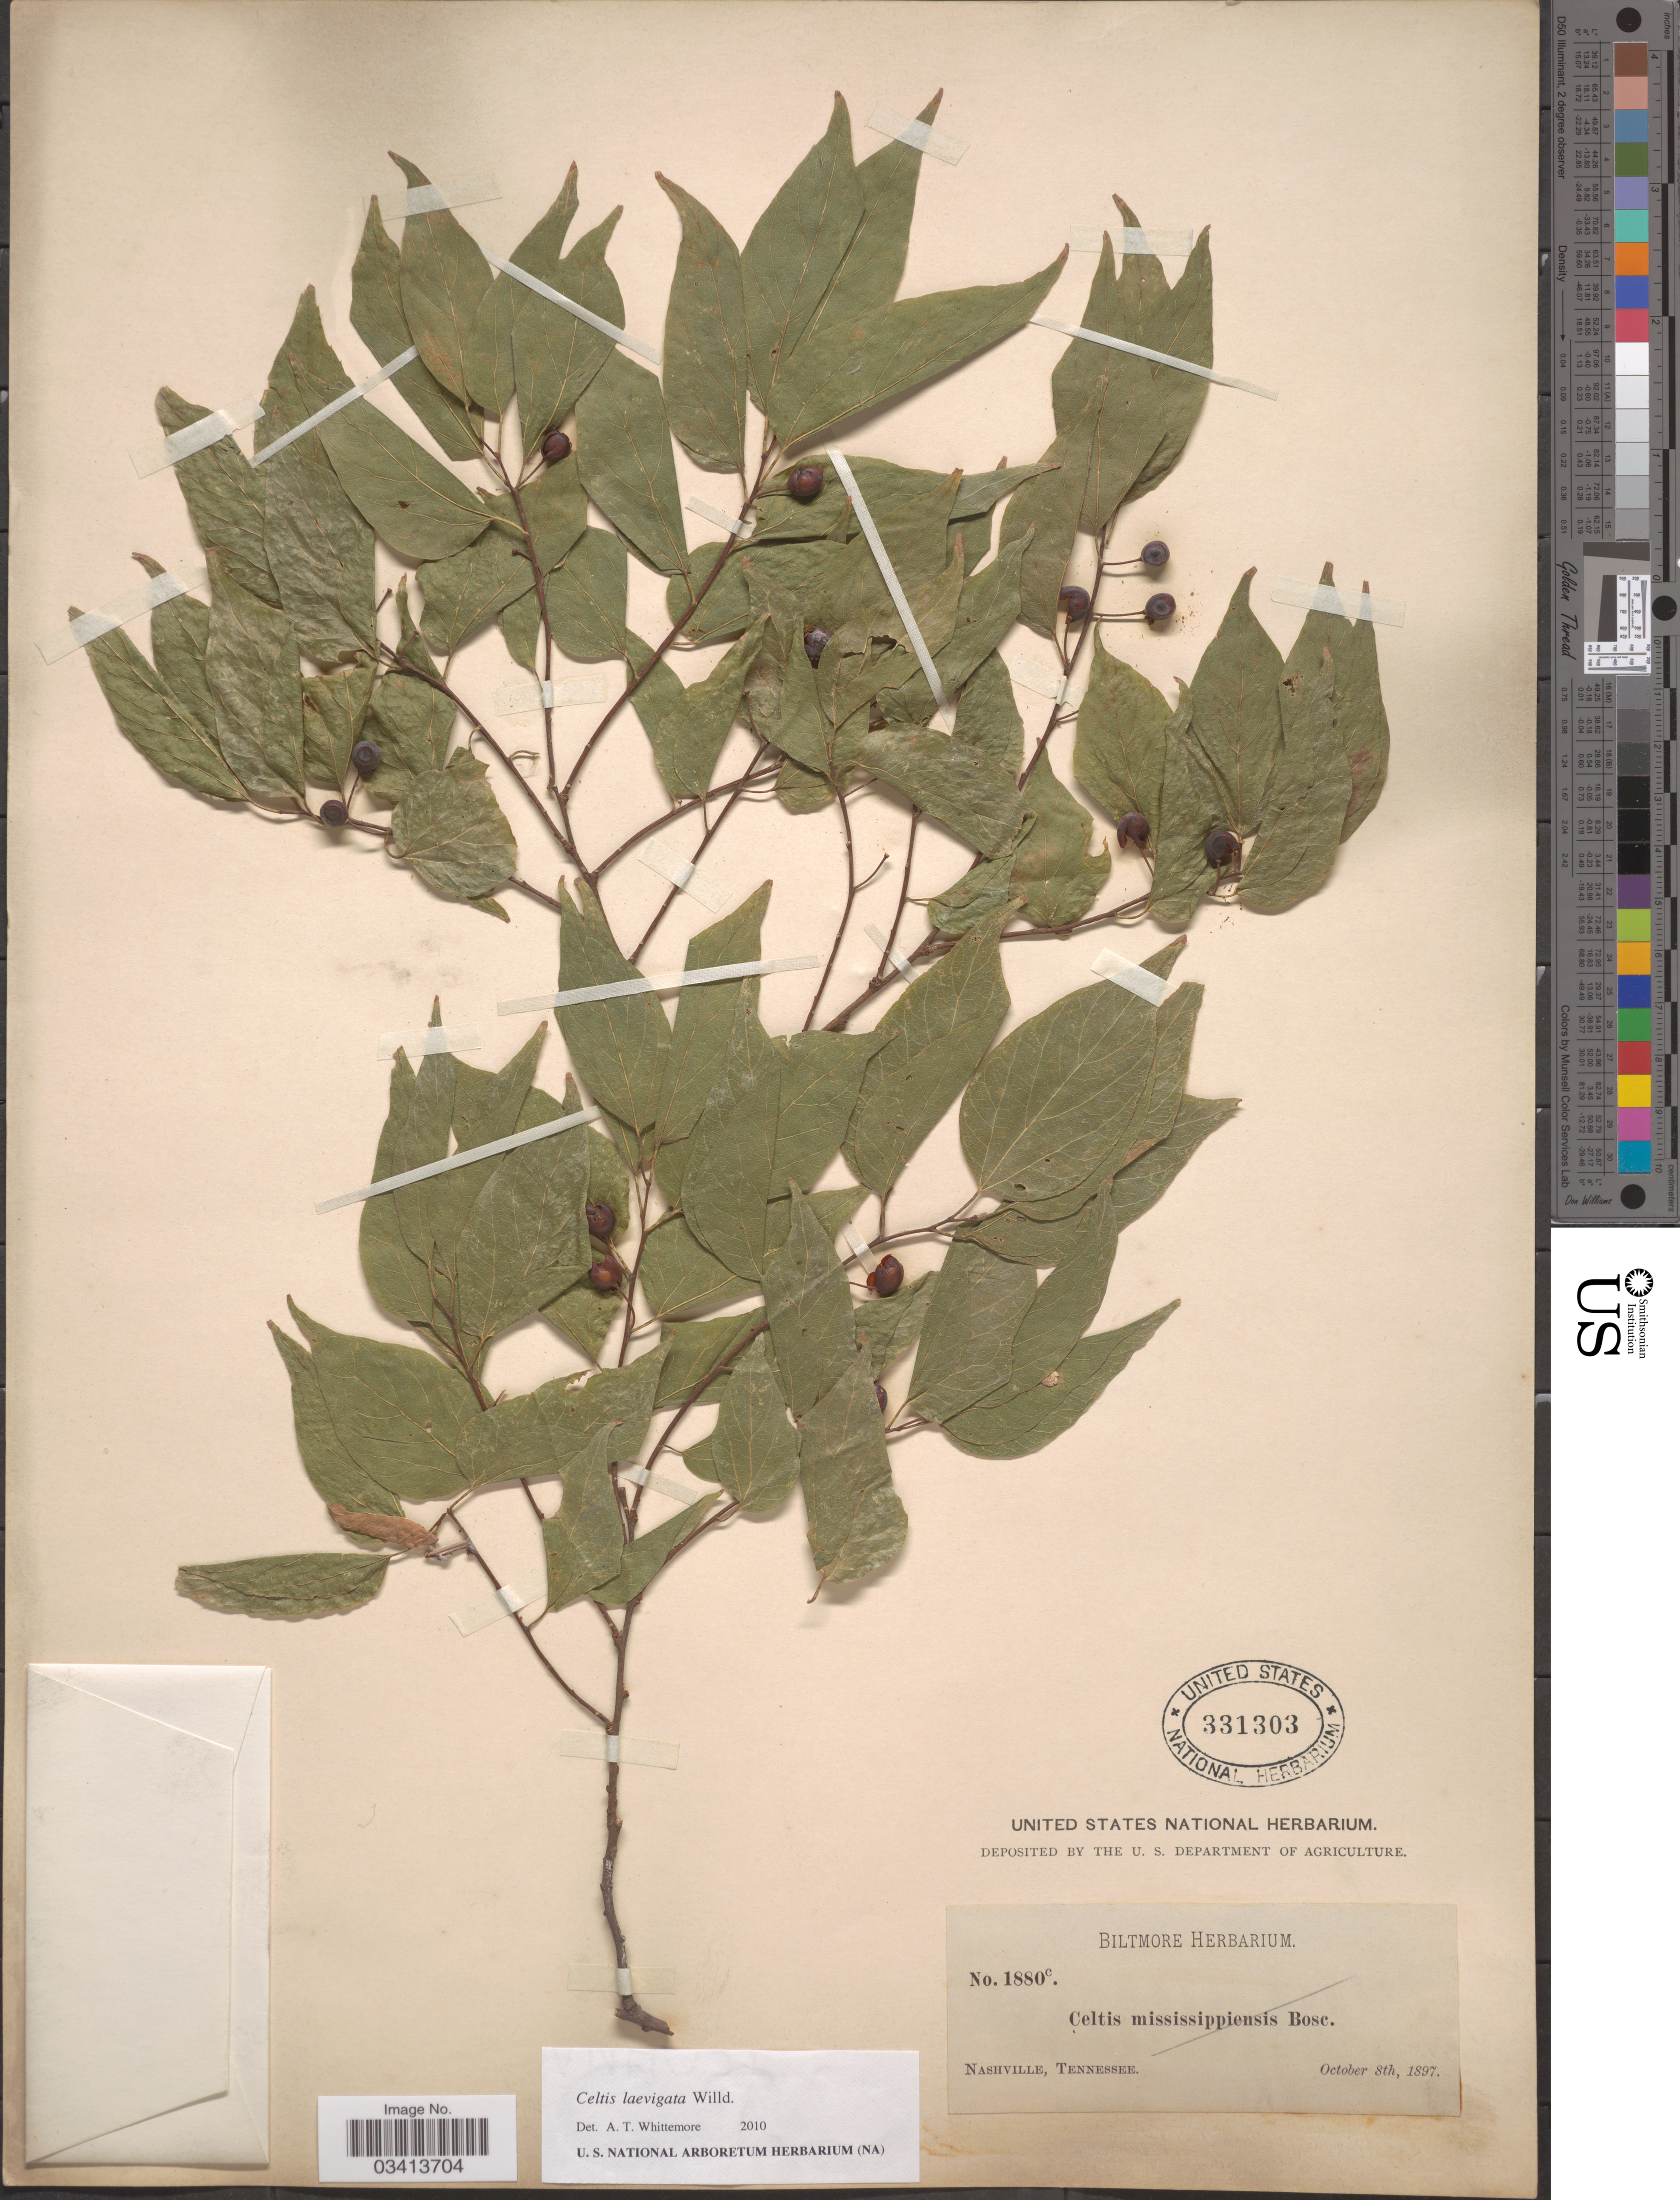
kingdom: Plantae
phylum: Tracheophyta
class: Magnoliopsida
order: Rosales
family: Cannabaceae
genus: Celtis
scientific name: Celtis laevigata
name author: Willd.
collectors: ex herb. Biltmore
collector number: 1880c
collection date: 1897-10-08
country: United States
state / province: Tennessee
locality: Nashville.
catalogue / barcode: US 331303